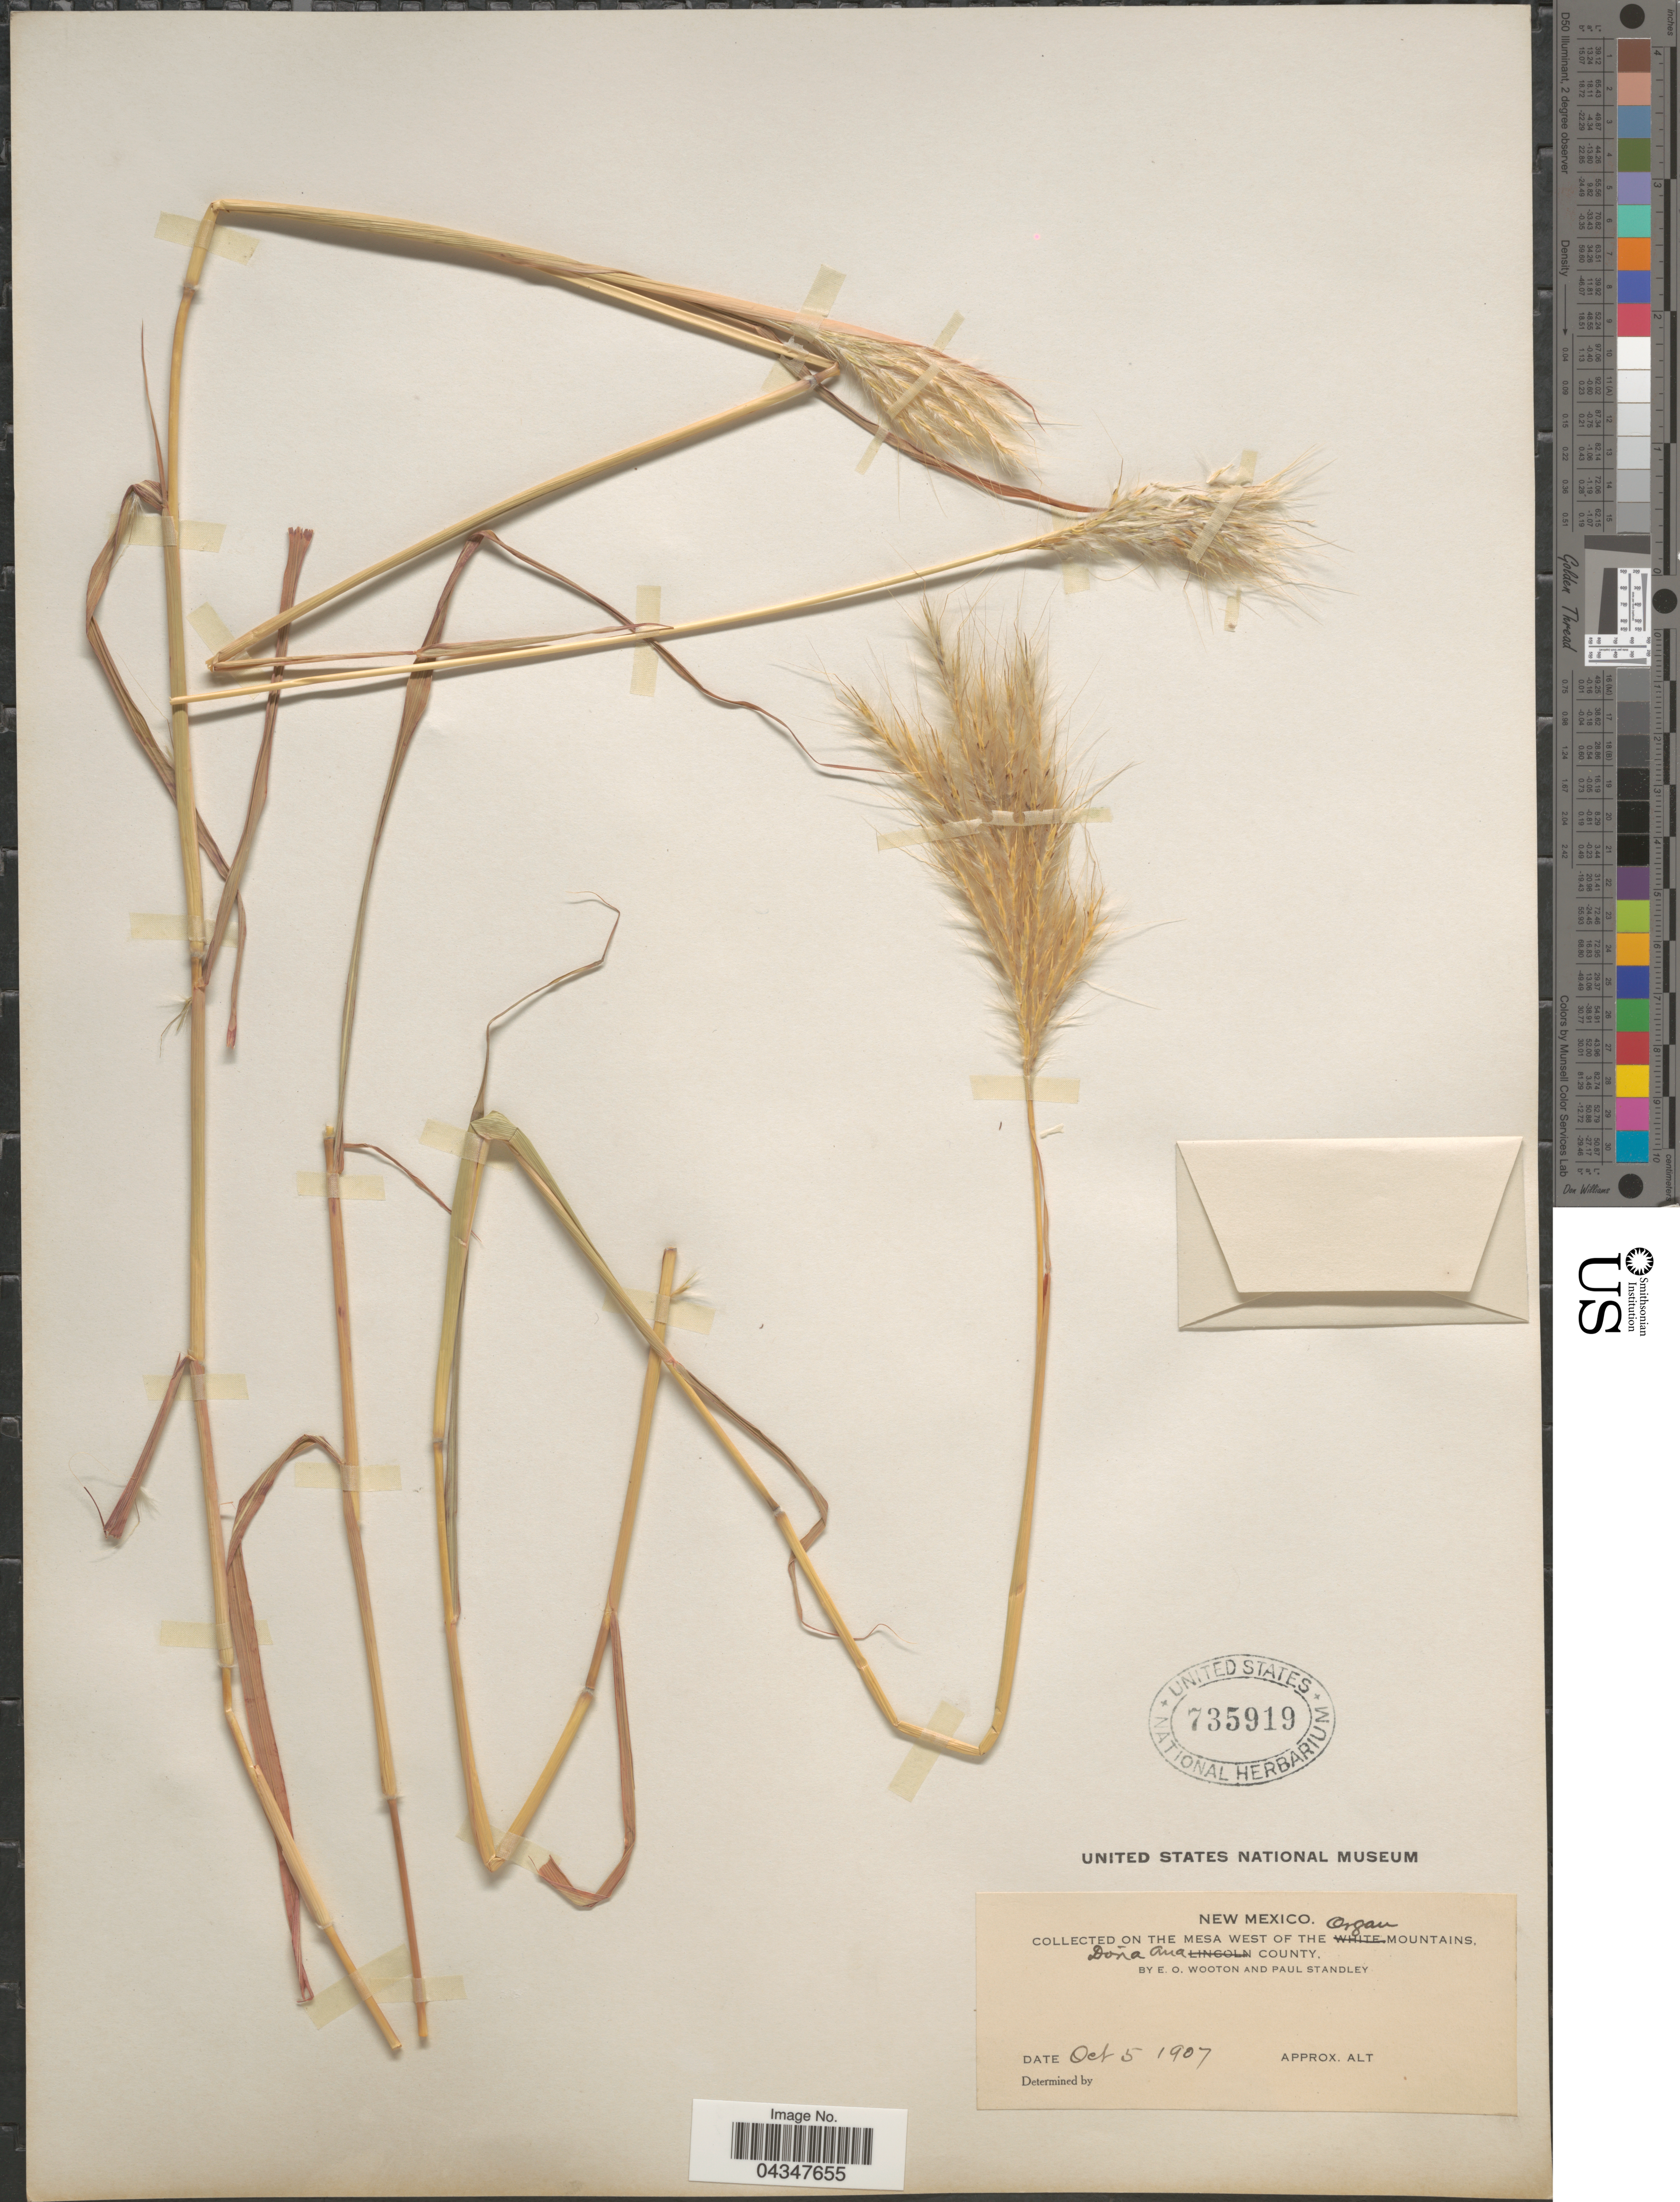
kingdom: Plantae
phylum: Tracheophyta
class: Liliopsida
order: Poales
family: Poaceae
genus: Bothriochloa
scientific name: Bothriochloa barbinodis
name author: (Lag.) Herter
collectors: E. O. Wooton & P. C. Standley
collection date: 1907-10-05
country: United States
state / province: New Mexico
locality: The Mesa West Of The Organ Mountains, Dona Ana County.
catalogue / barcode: US 735919